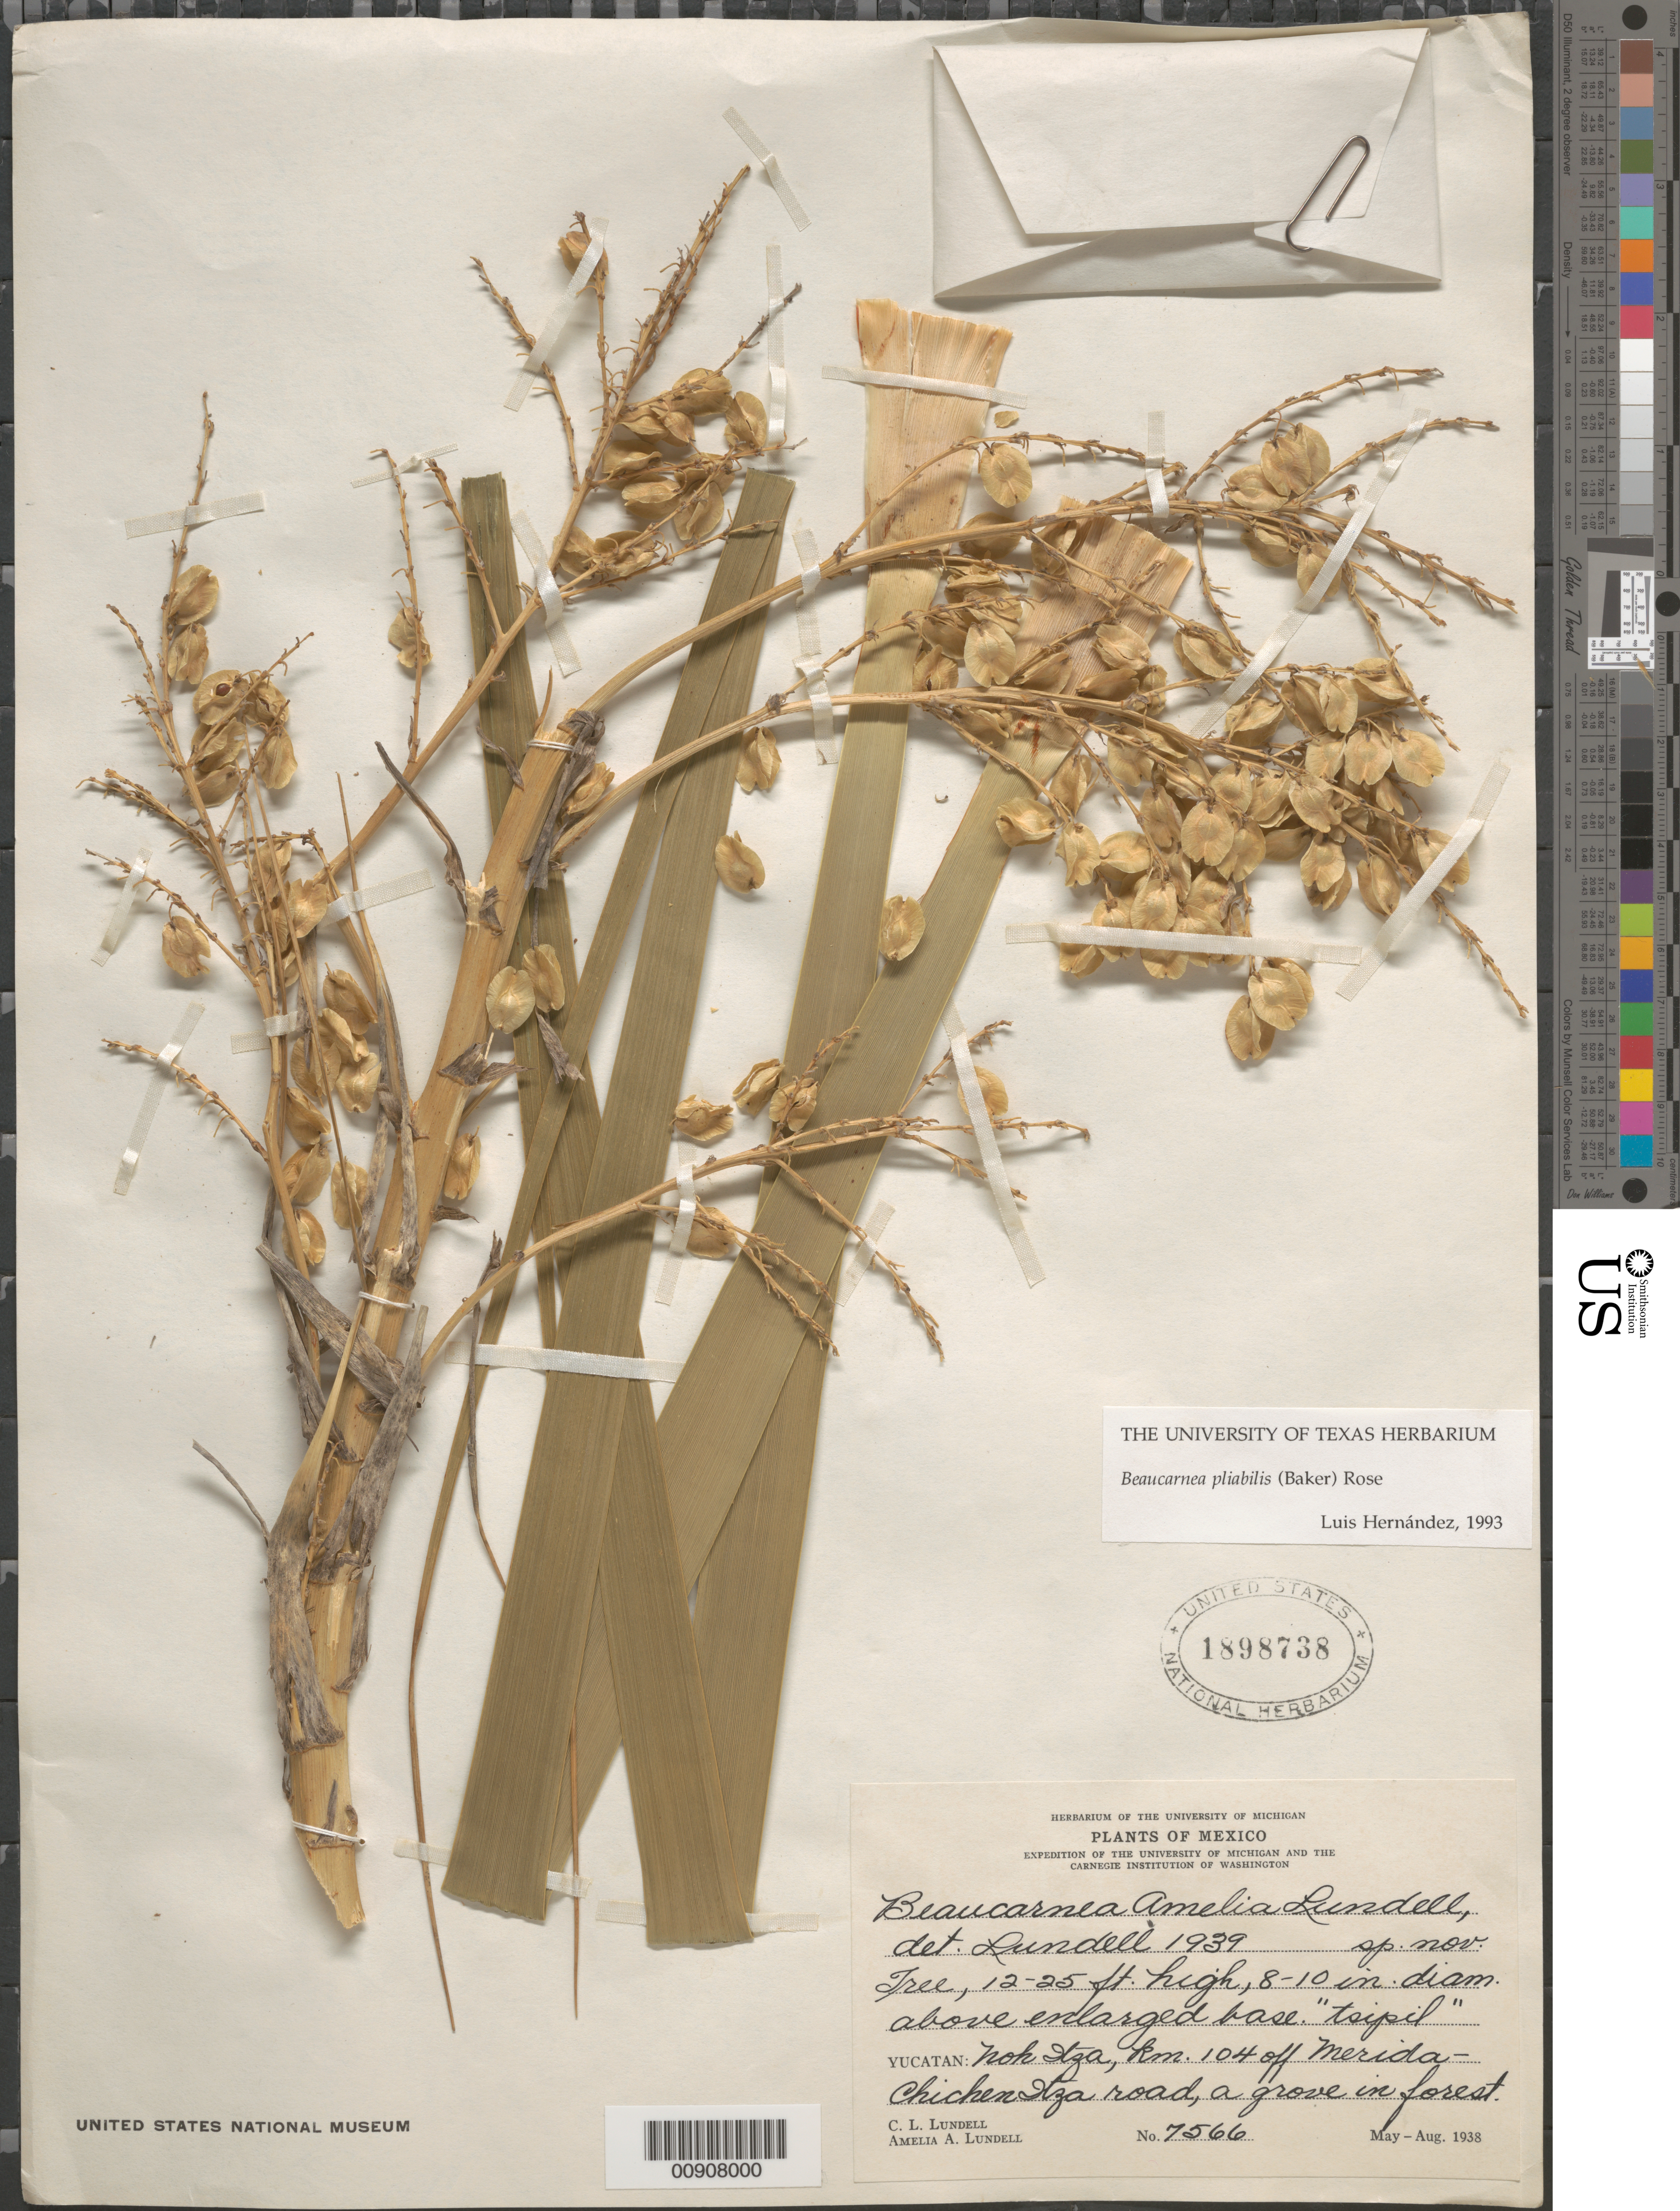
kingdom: Plantae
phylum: Tracheophyta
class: Liliopsida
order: Asparagales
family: Asparagaceae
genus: Beaucarnea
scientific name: Beaucarnea pliabilis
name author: (Baker) Rose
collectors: C. L. Lundell & A. A. Lundell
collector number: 7566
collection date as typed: May 1938 to -- Aug 1938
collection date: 1938-05/1938-08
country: Mexico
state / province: Yucatán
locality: Yucatán: Noh Itza, km. 104 off Merida-Chichen Itza road.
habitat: A grove in forest.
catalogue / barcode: US 1898738